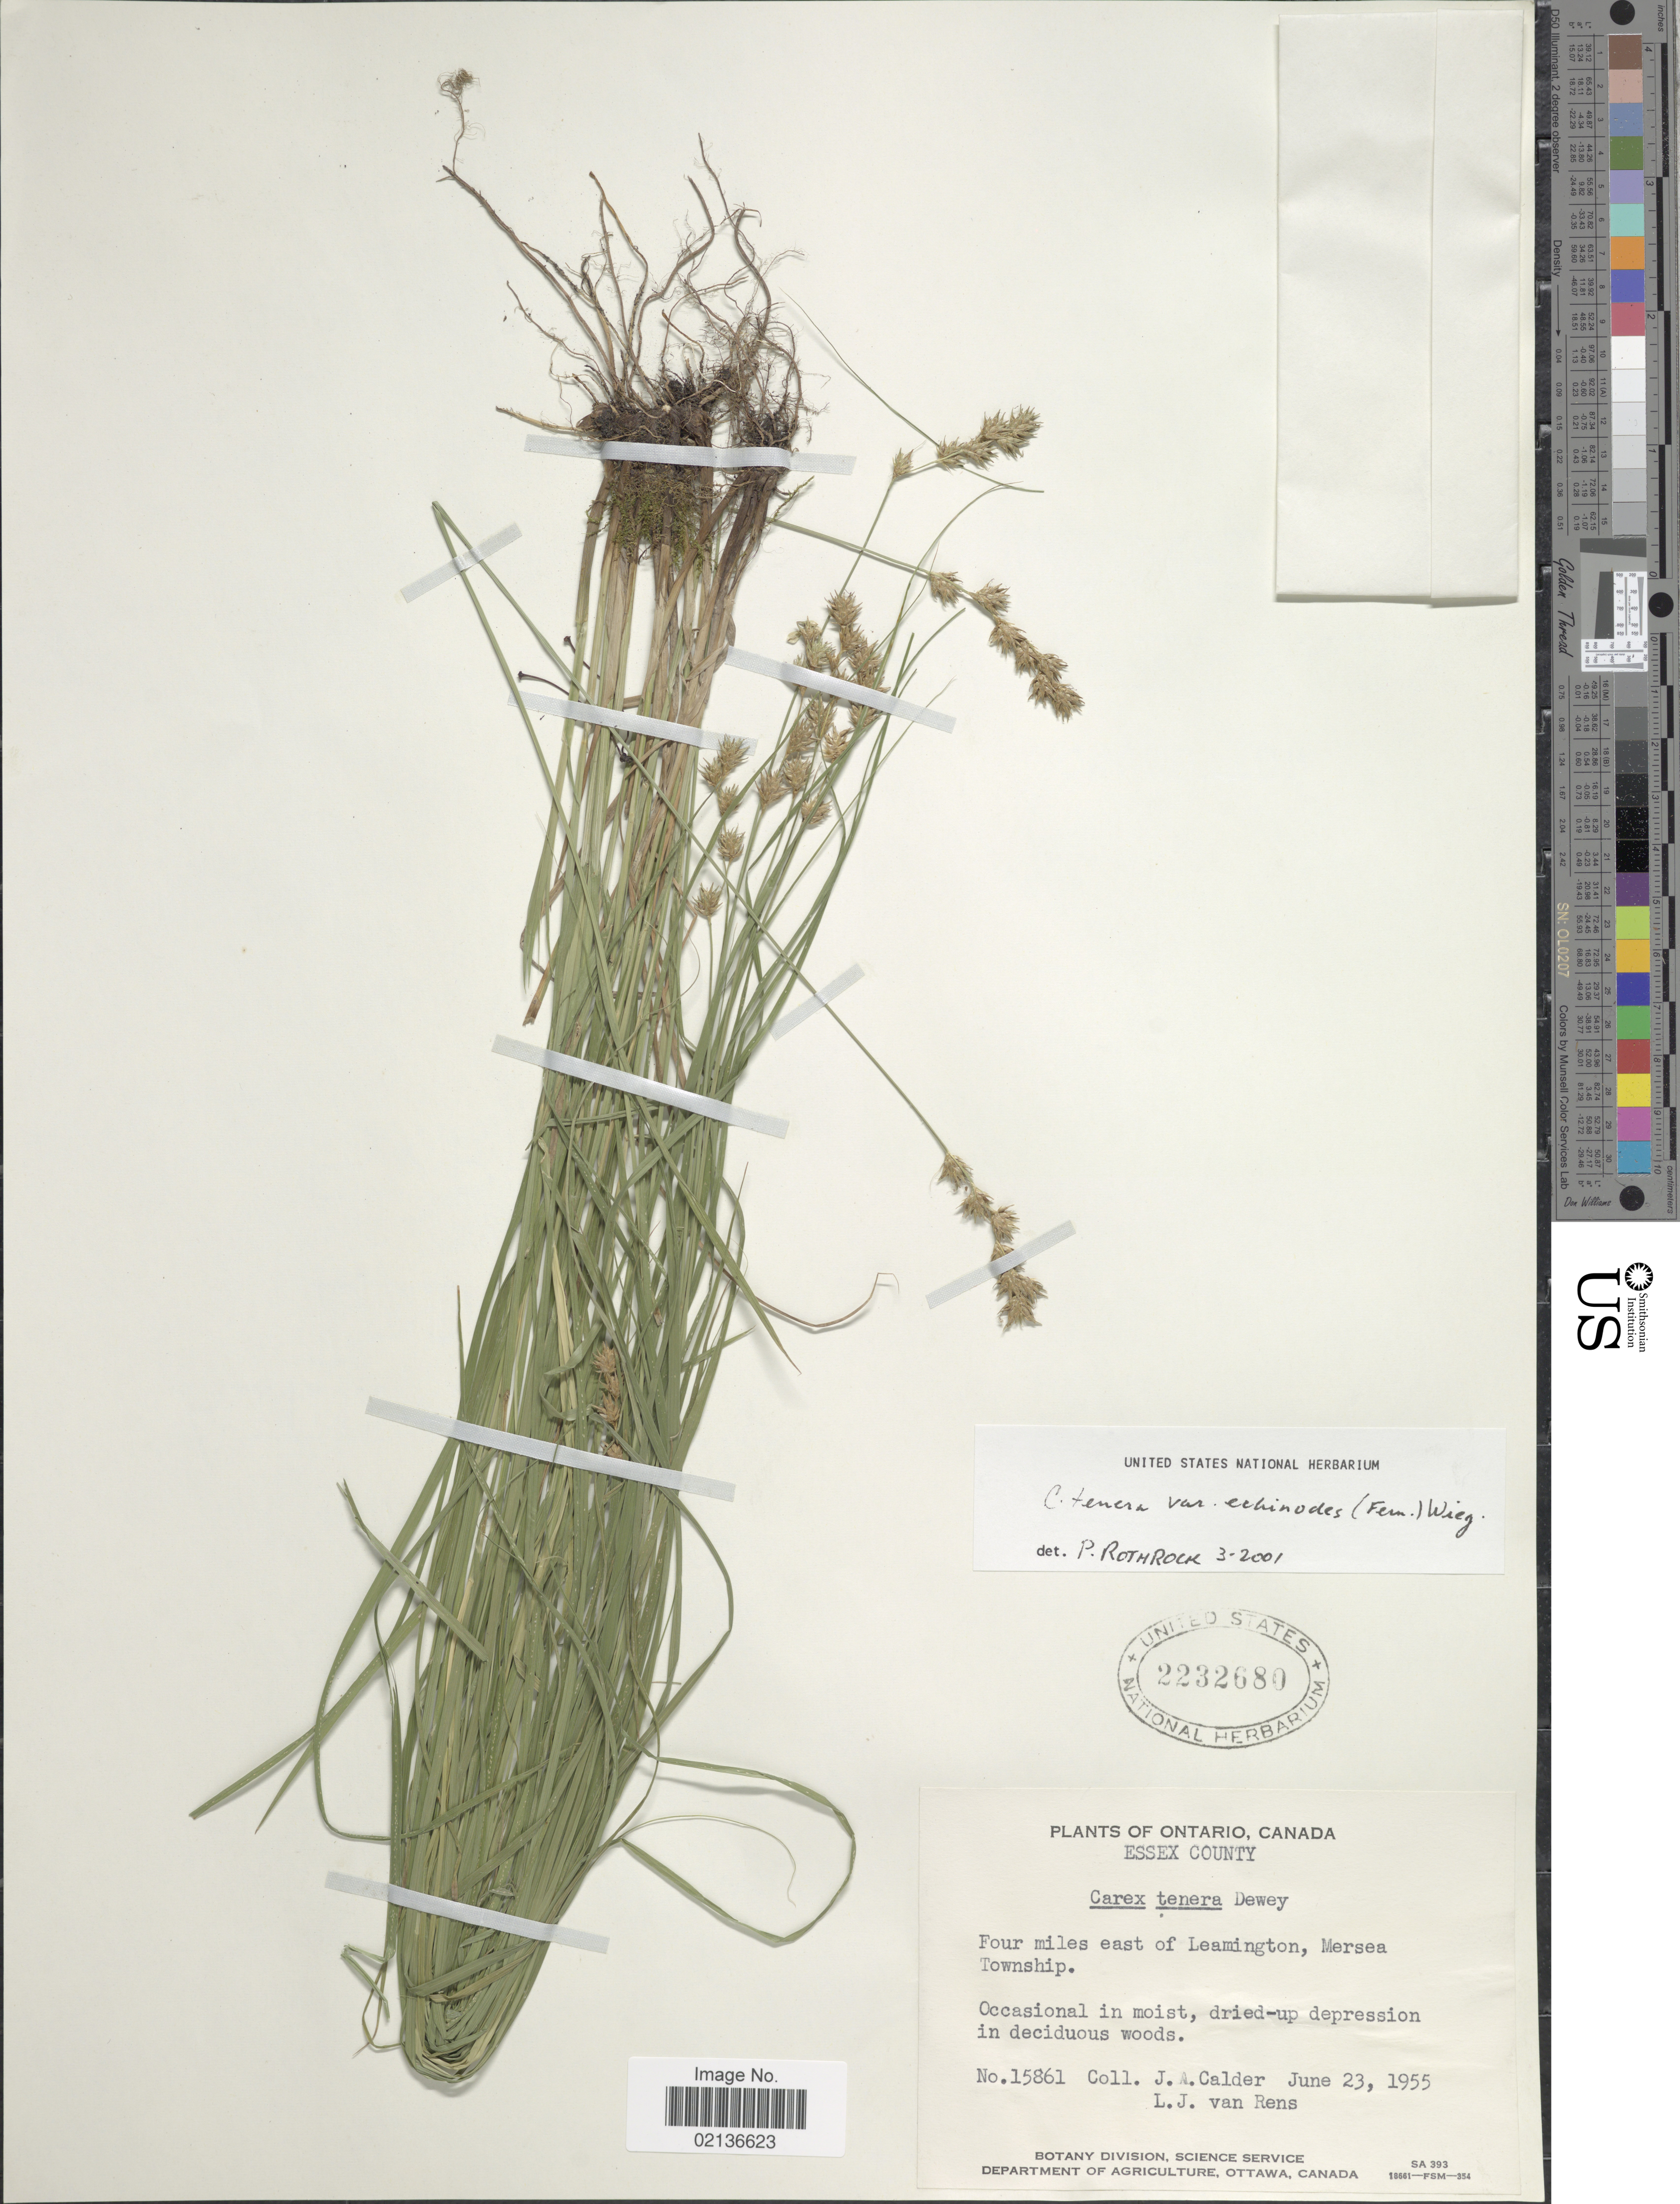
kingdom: Plantae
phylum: Tracheophyta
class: Liliopsida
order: Poales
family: Cyperaceae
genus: Carex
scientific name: Carex echinodes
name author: (Fernald) P. Rothr. et al.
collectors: J. A. Calder & L. Rens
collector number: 15861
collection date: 1955-06-23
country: Canada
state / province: Ontario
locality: Essex County, Four miles east of Leamington, Mersea Township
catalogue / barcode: US 2232680